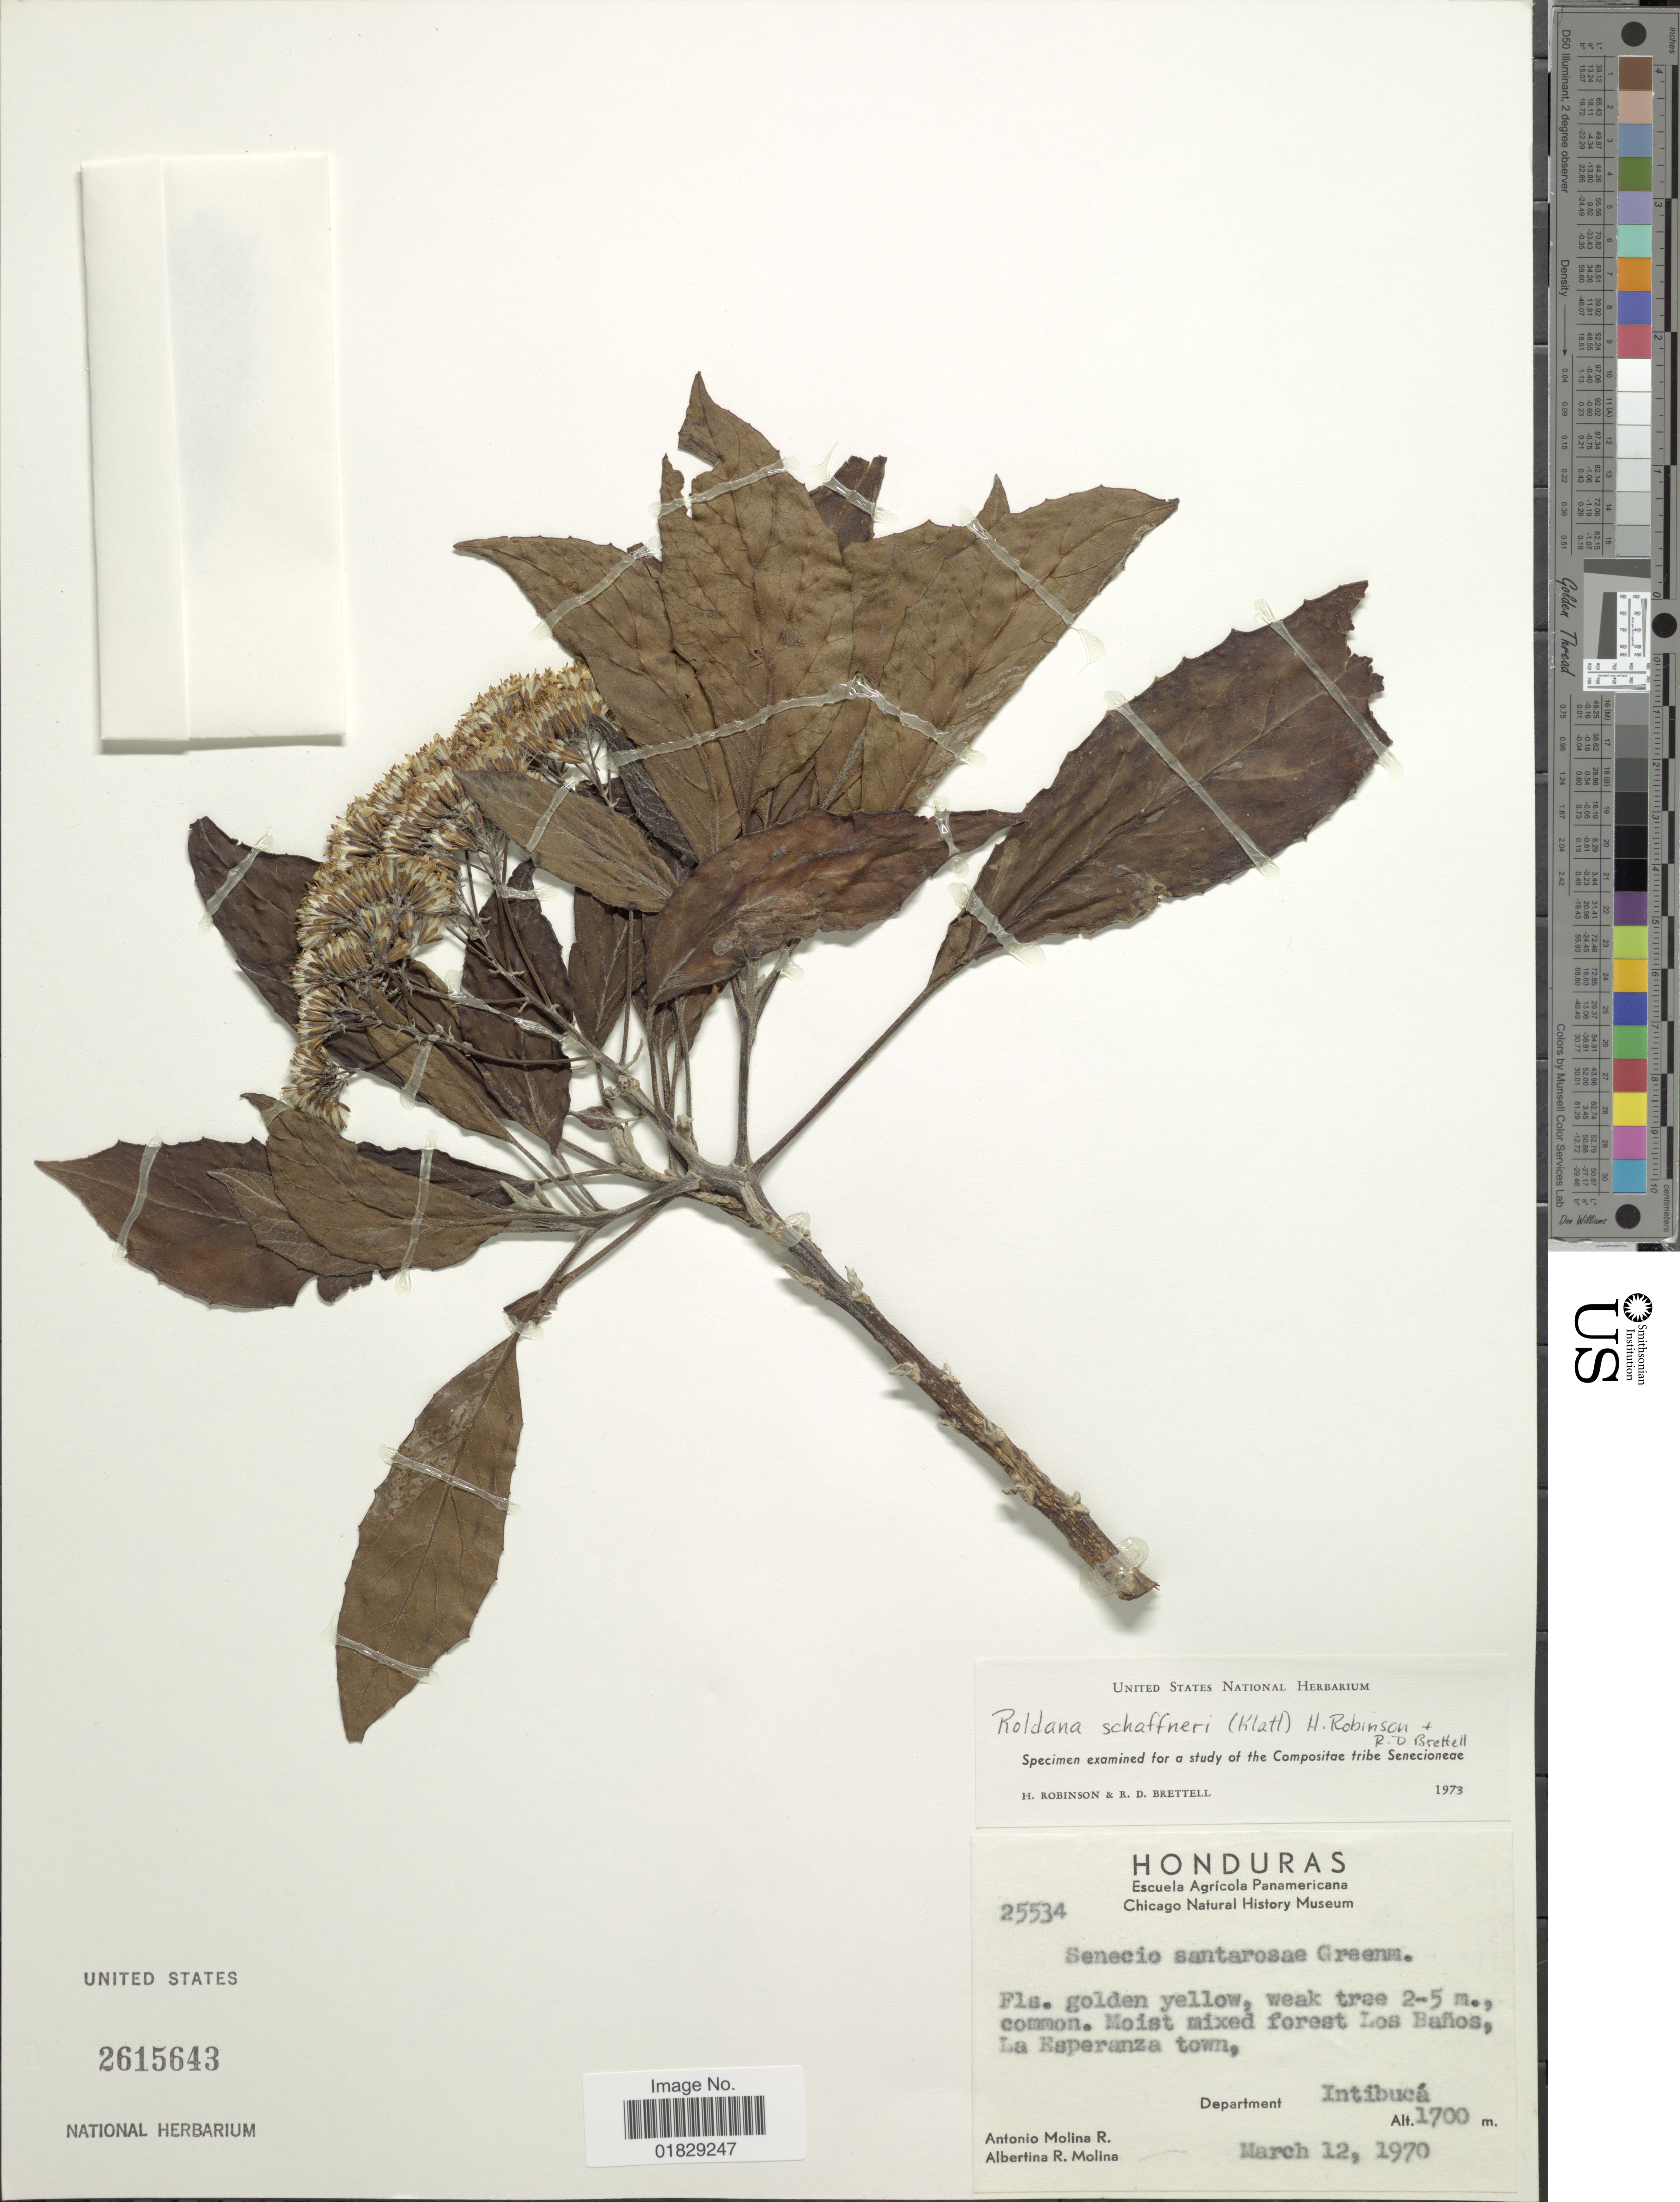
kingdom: Plantae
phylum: Tracheophyta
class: Magnoliopsida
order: Asterales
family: Asteraceae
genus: Roldana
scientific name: Roldana schaffneri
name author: (Sch. Bip. ex Klatt) H. Rob. & Brettell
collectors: A. Molina R. & A. R. Molina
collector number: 25534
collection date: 1970-03-12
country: Honduras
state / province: Intibuca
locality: Moist mixed forest Los Baños, La Esperanza town, Department Intibucá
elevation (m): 1700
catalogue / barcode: US 2615643